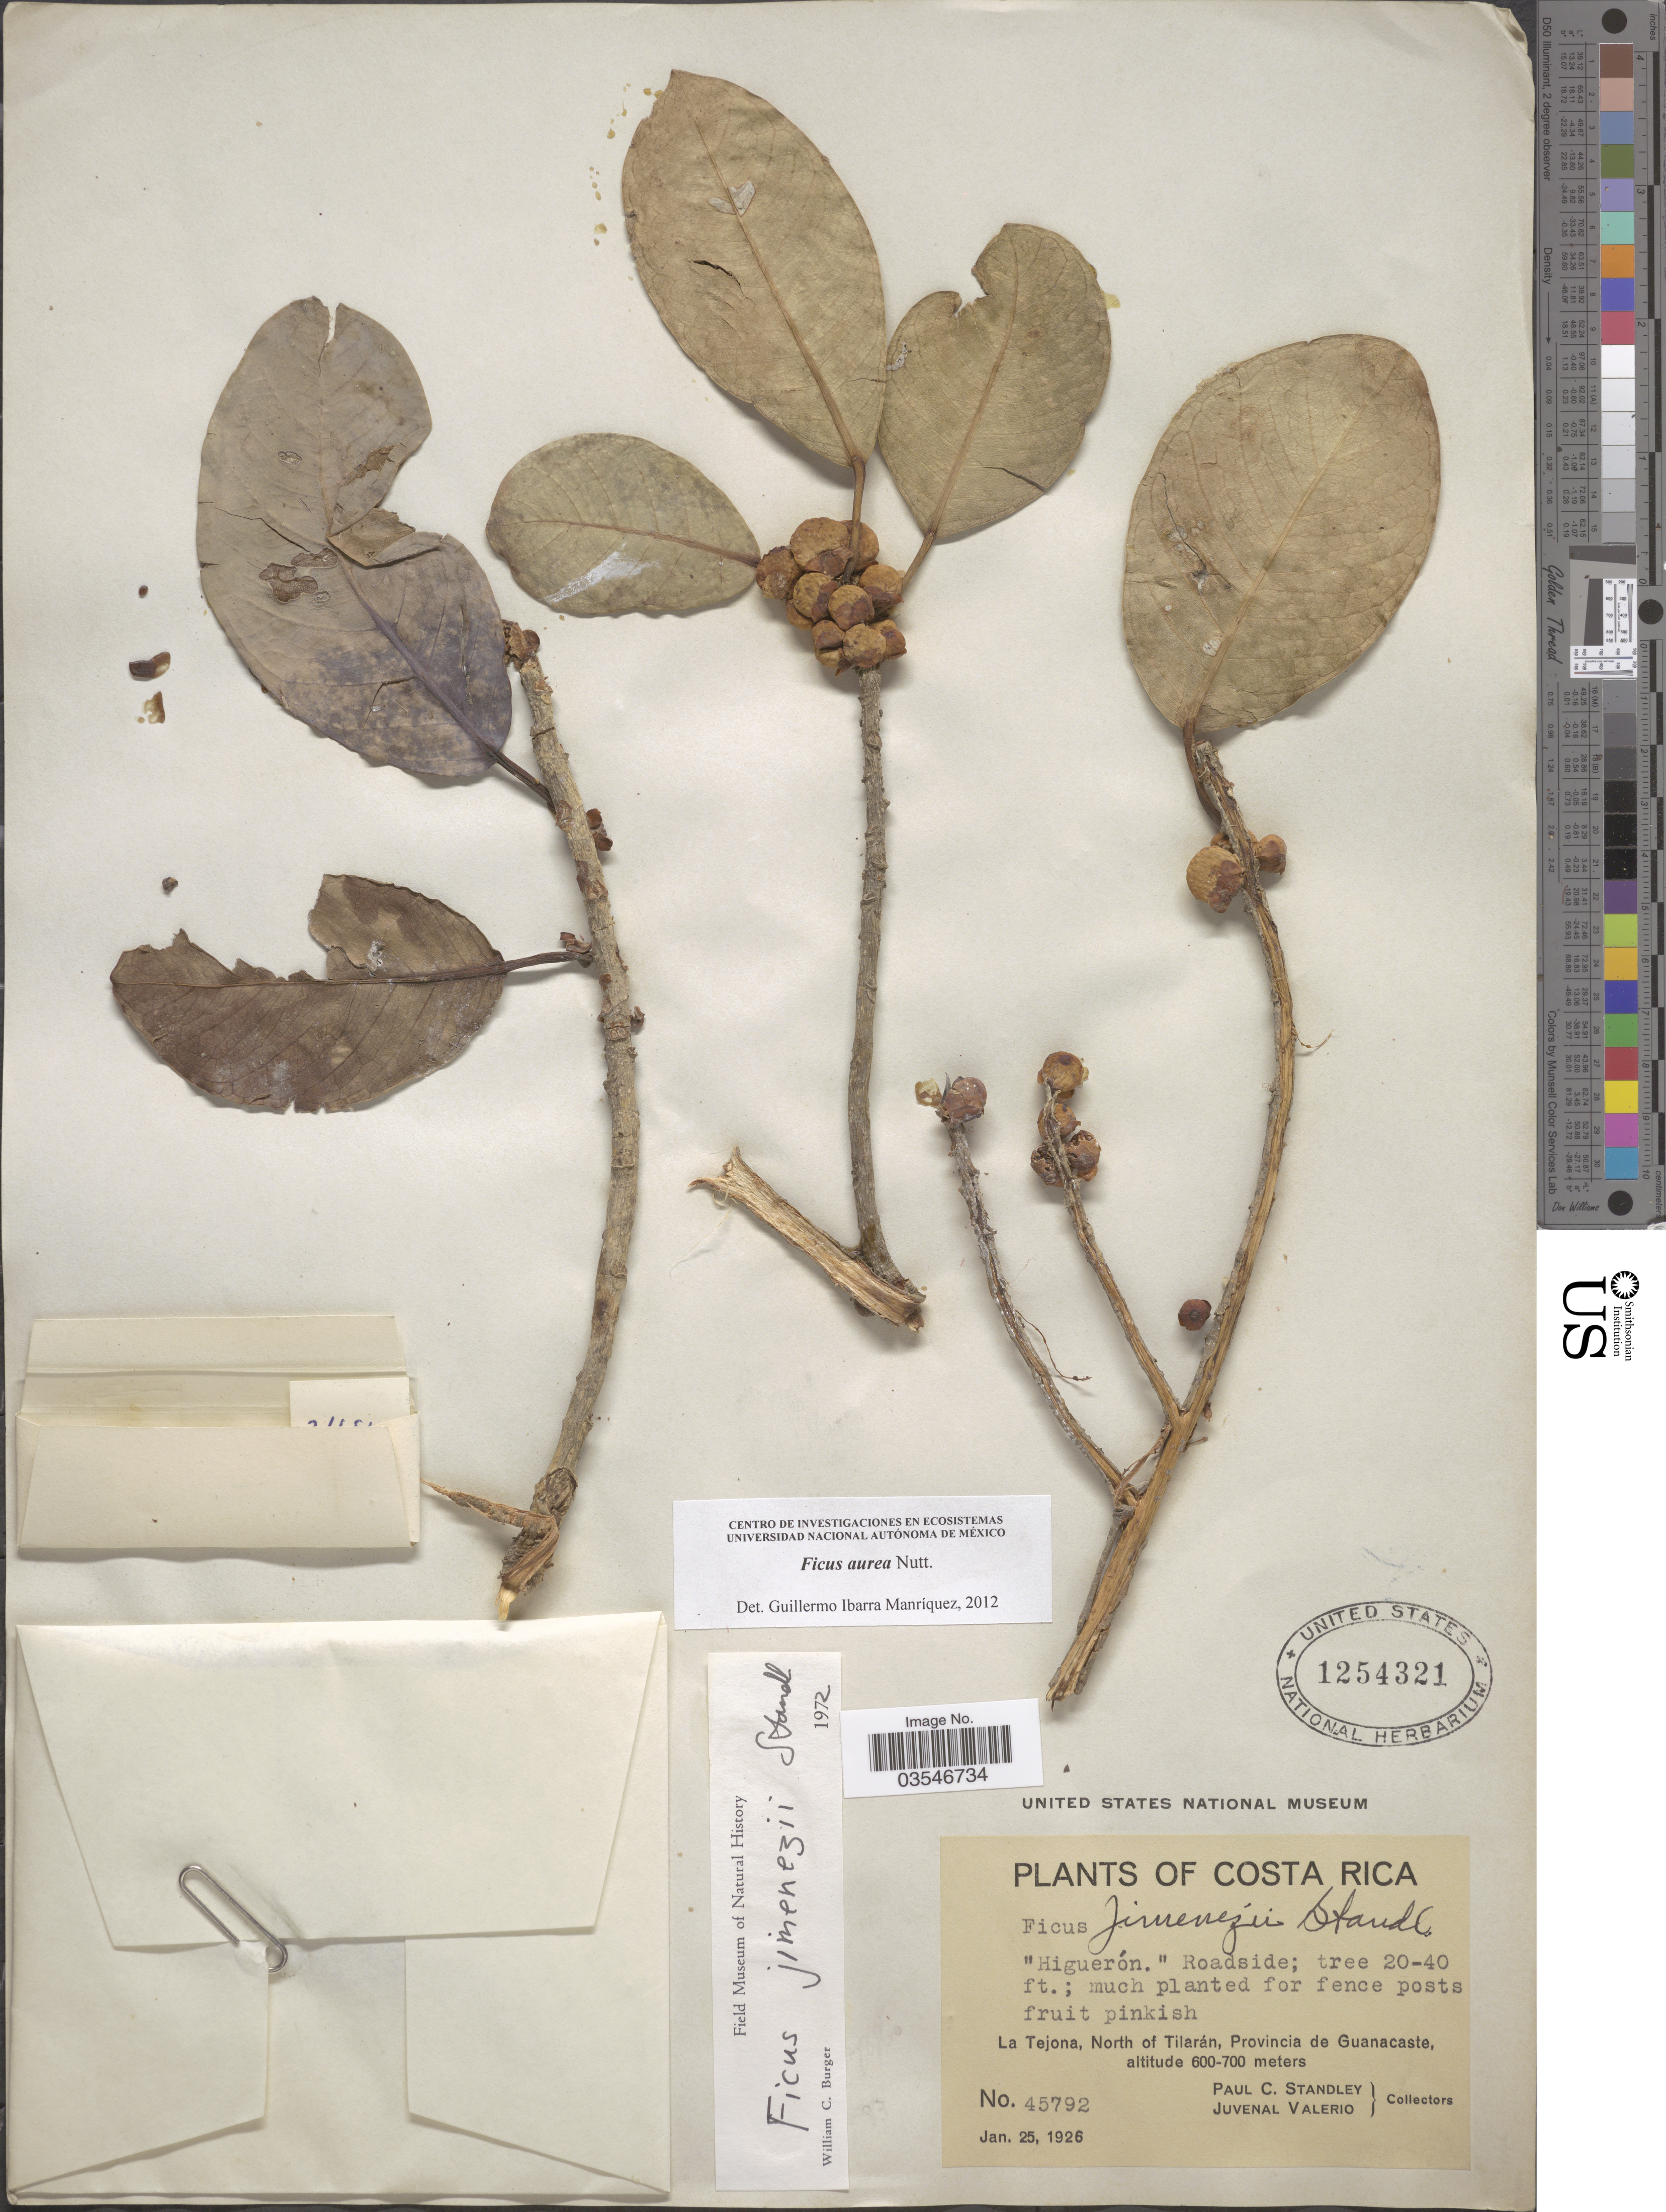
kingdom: Plantae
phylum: Tracheophyta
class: Magnoliopsida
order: Rosales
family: Moraceae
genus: Ficus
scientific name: Ficus aurea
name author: Nutt.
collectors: P. C. Standley & J. Valerio R.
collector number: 45792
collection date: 1926-01-25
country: Costa Rica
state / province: Guanacaste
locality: La Tejona, North of Tilarán.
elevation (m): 600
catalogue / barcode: US 1254321